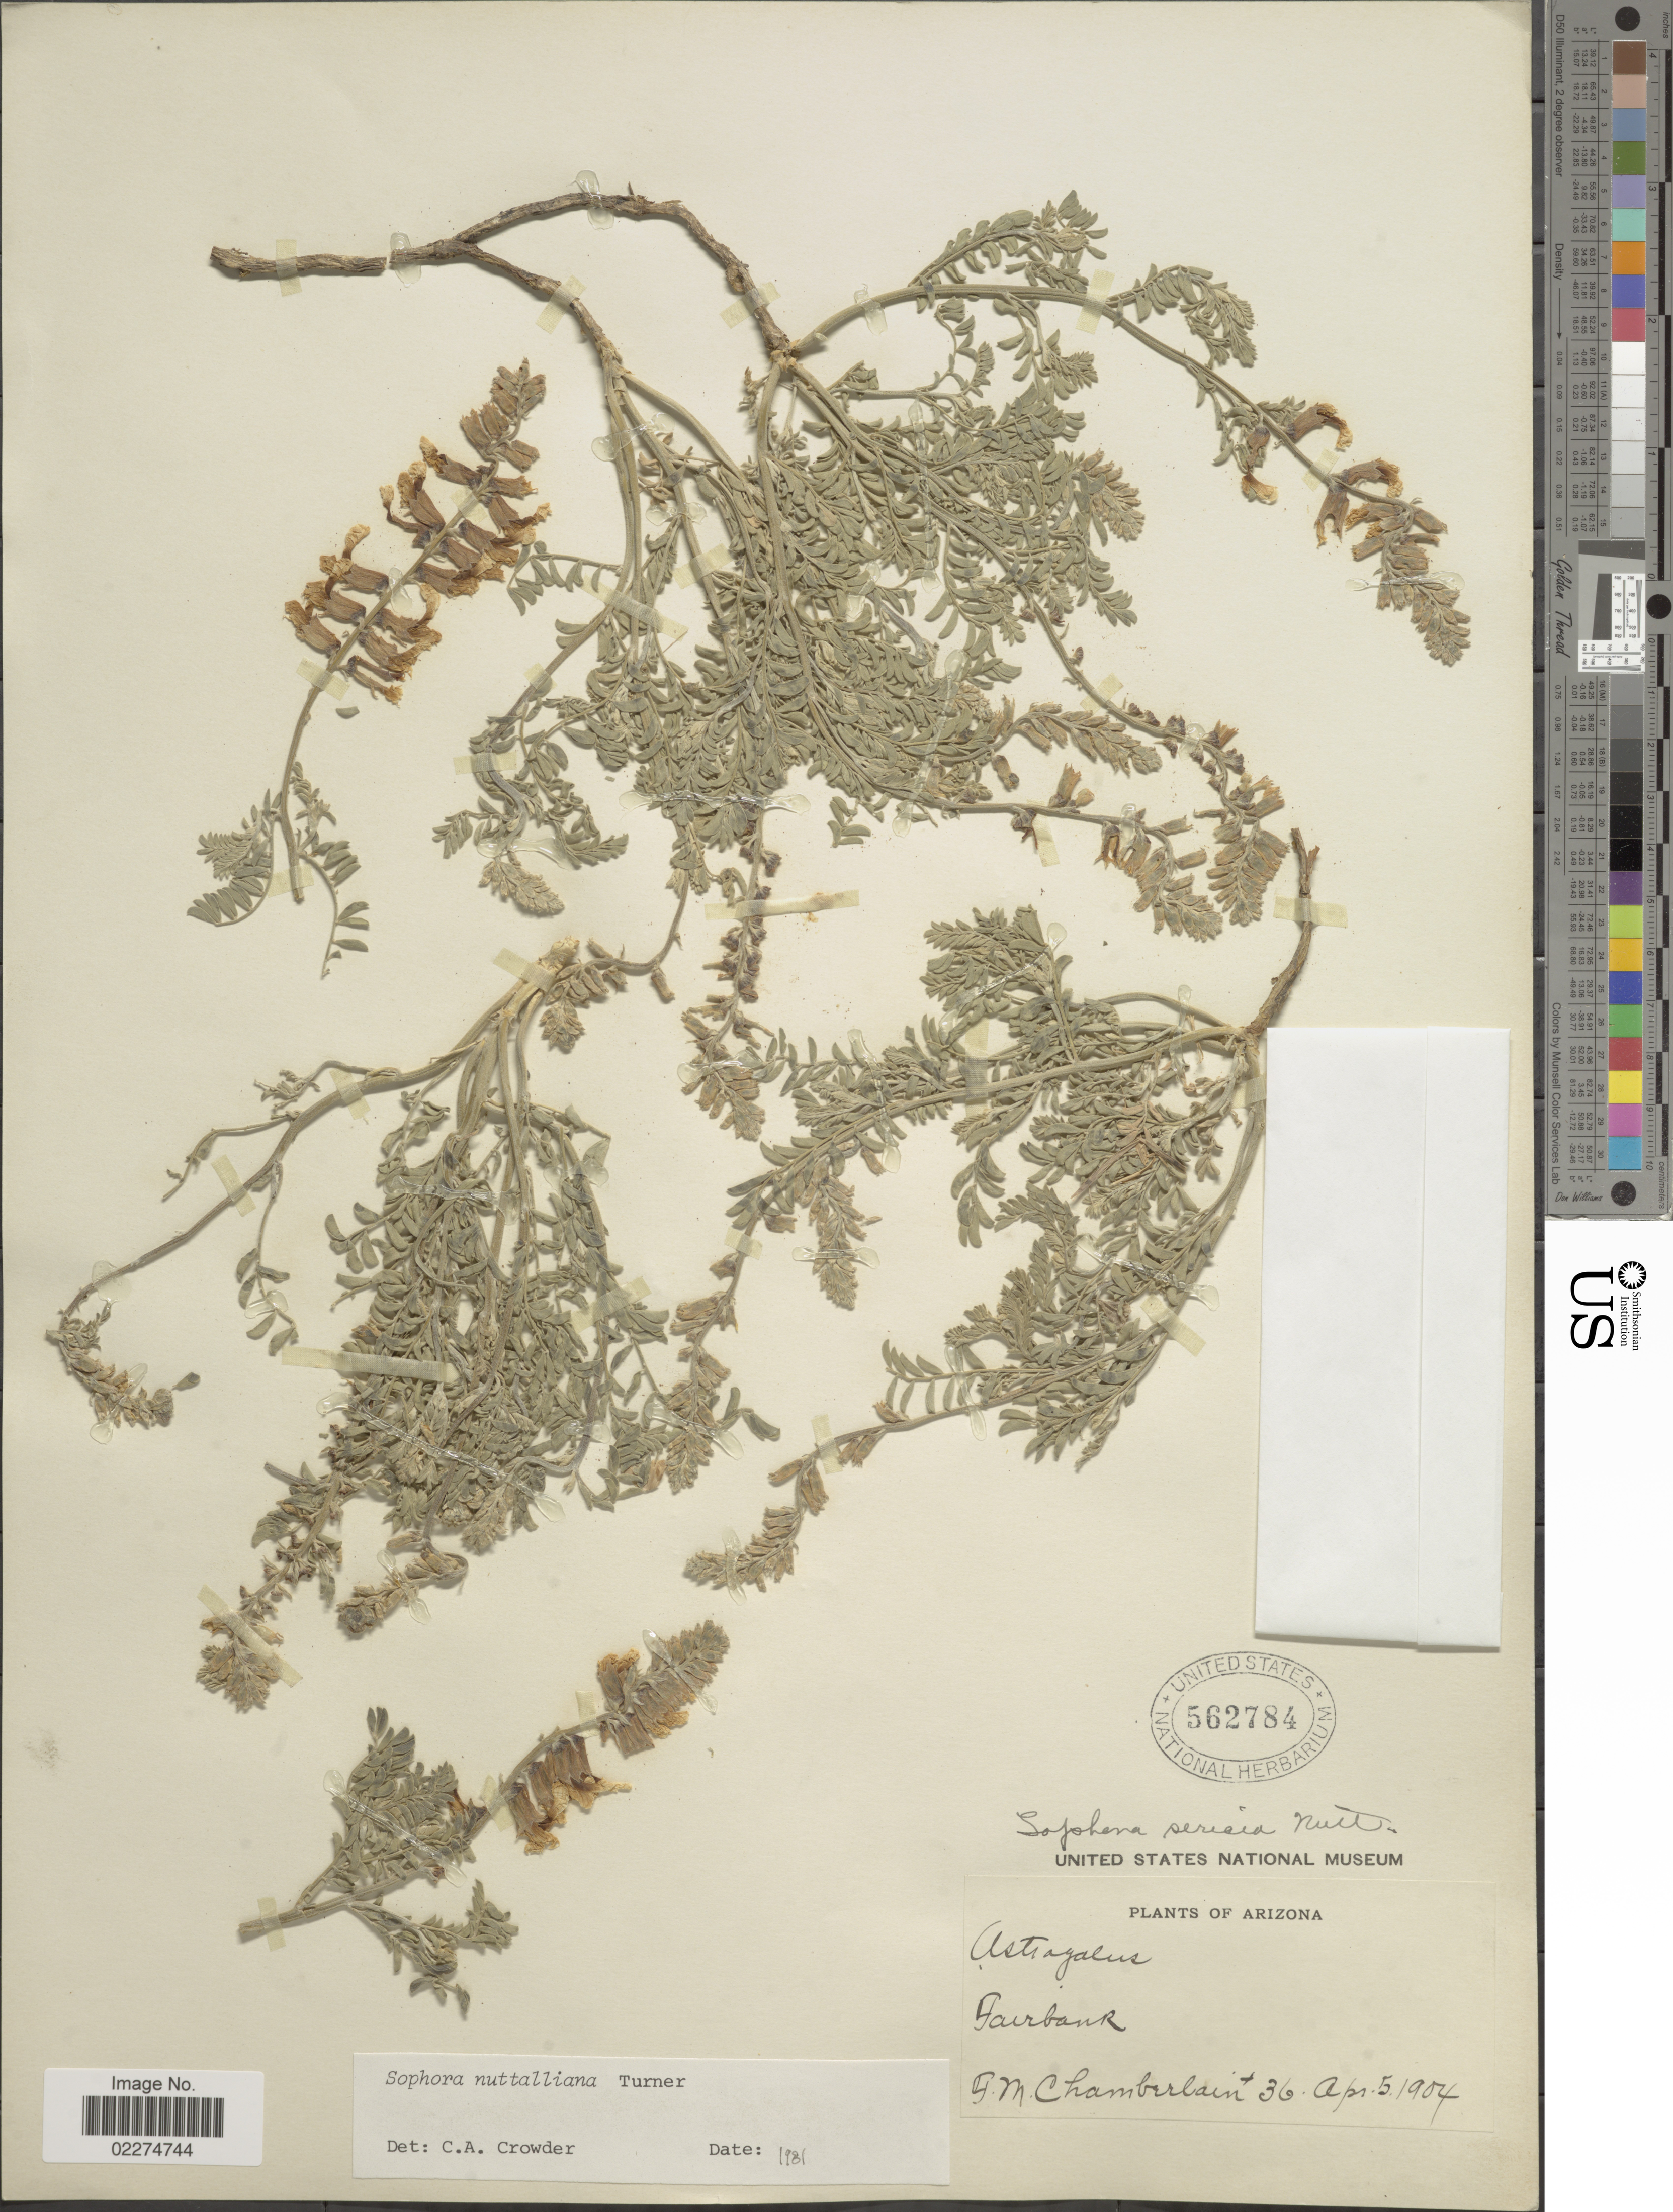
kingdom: Plantae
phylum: Tracheophyta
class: Magnoliopsida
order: Fabales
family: Fabaceae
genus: Sophora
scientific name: Sophora nuttalliana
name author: B.L. Turner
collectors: F. Chamberlain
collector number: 36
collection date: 1904-04-05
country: United States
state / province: Arizona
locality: Fairbank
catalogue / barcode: US 562784